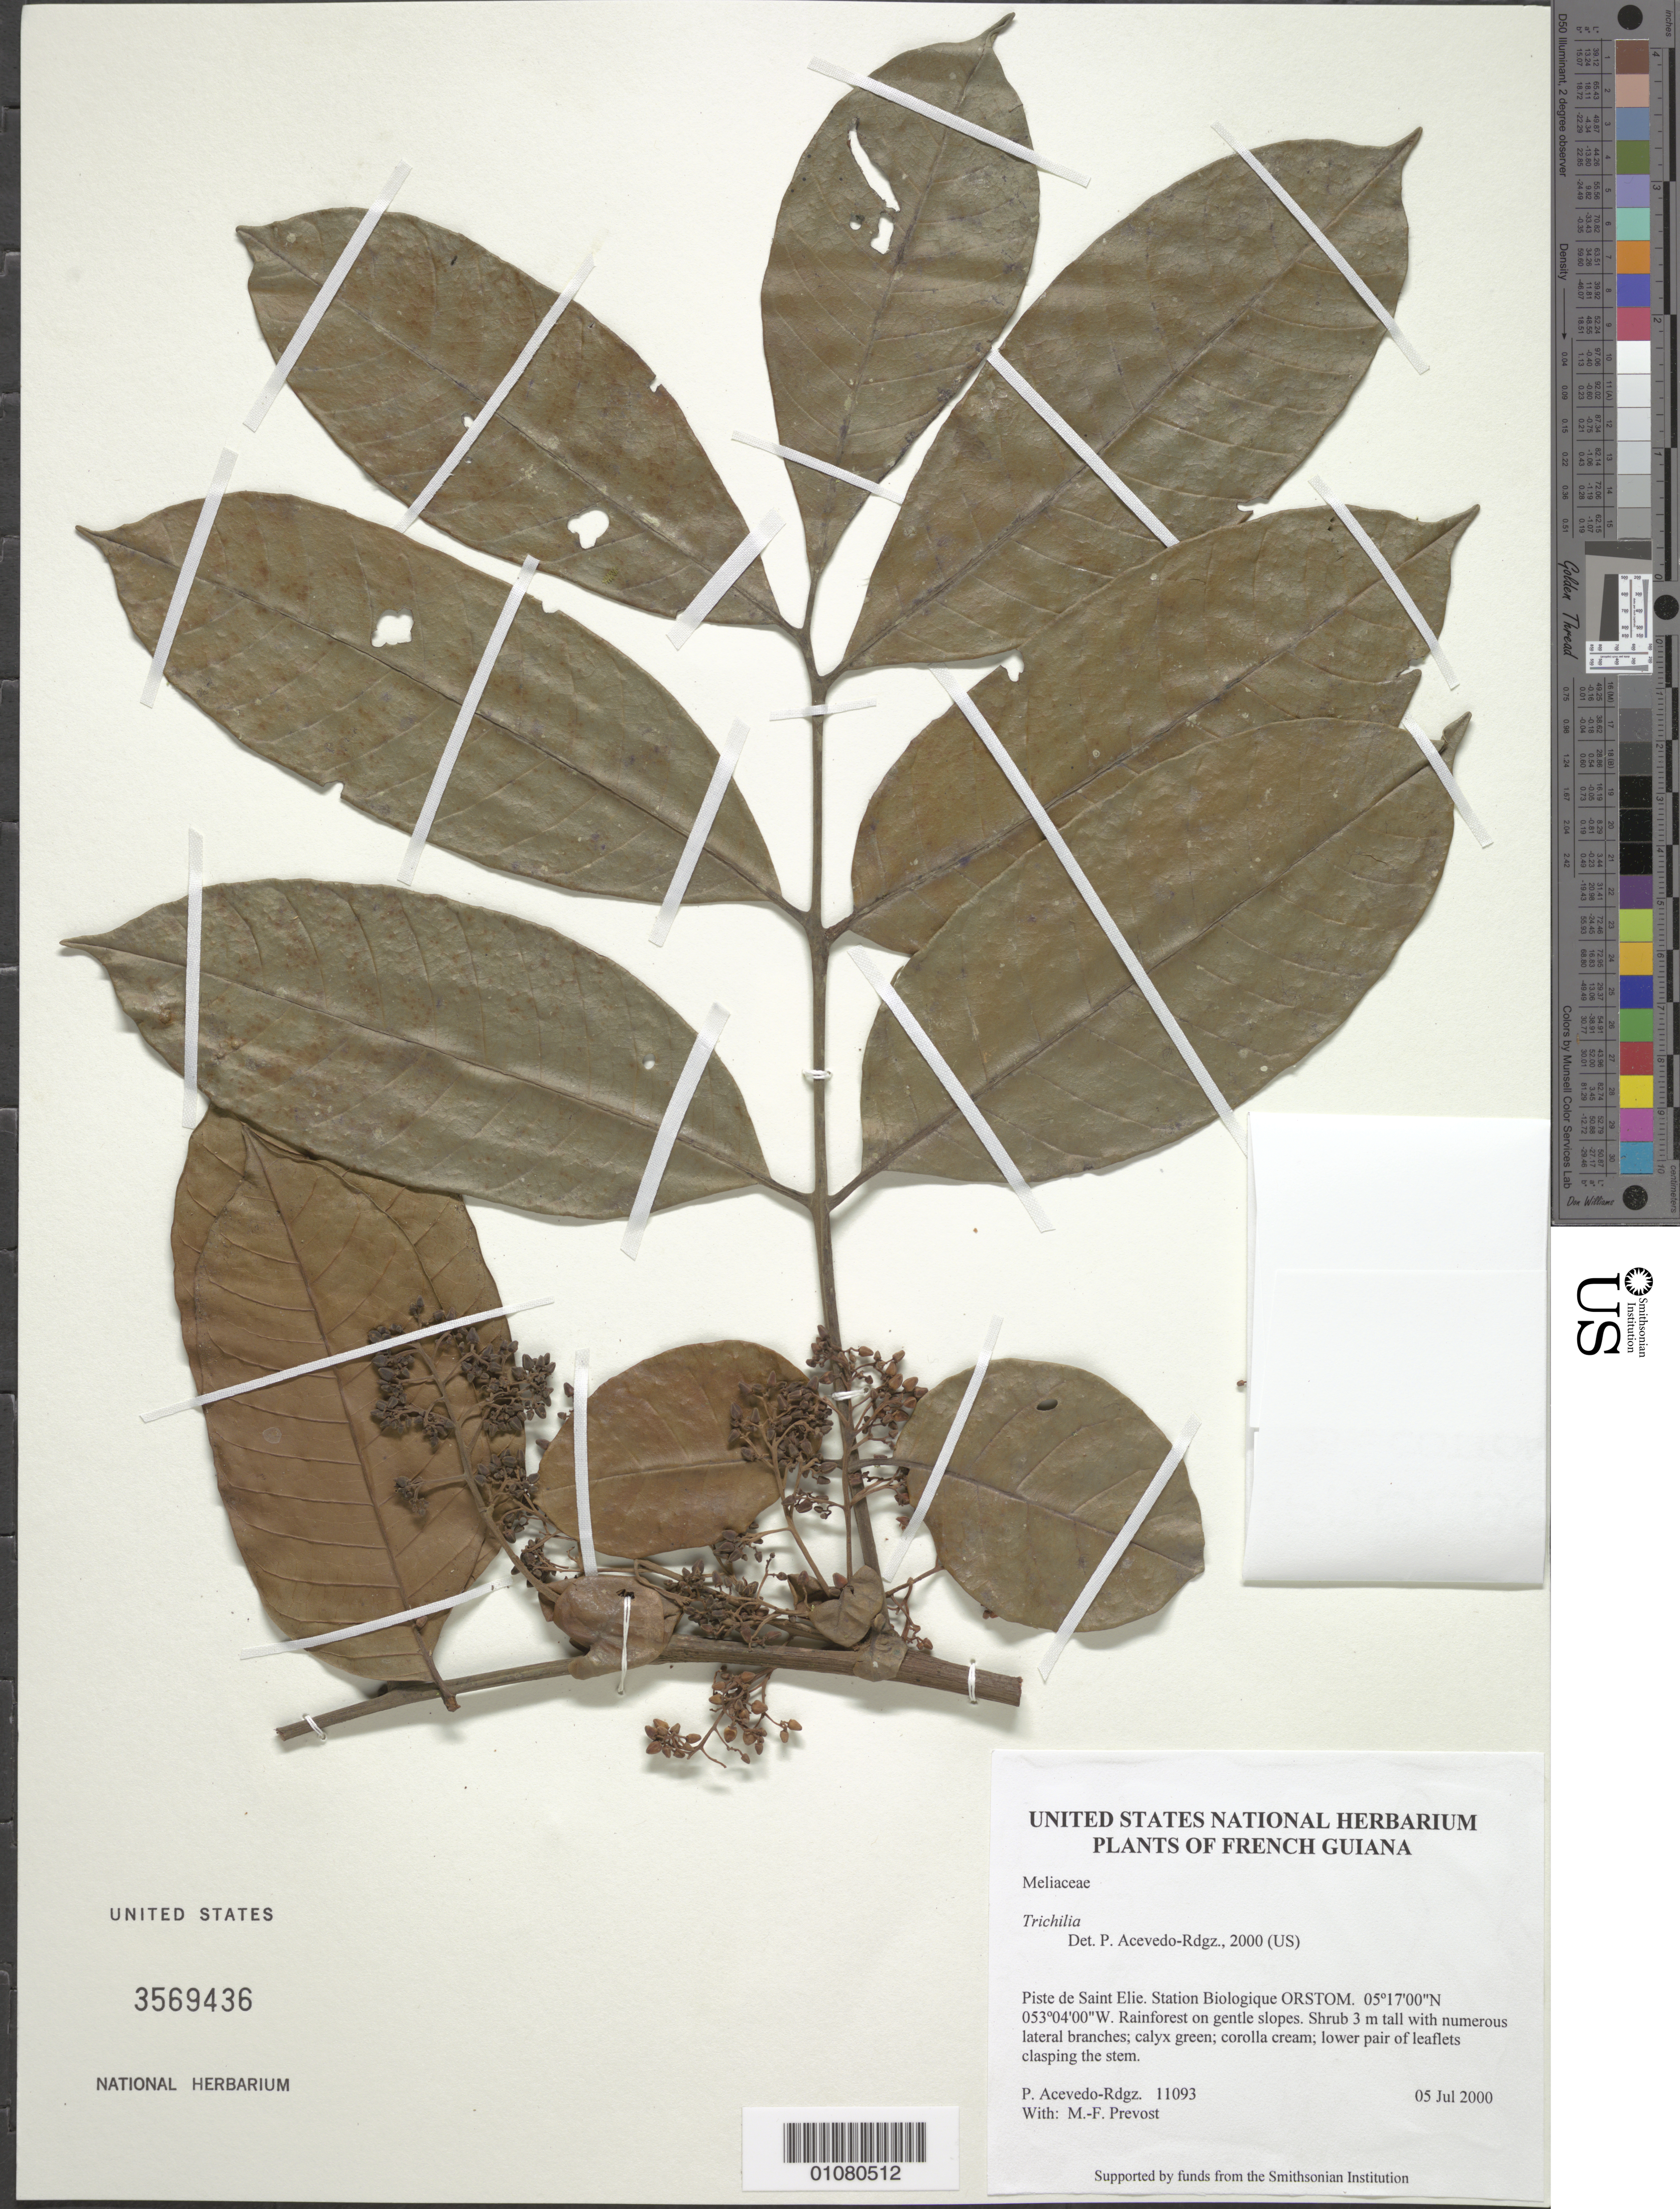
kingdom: Plantae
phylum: Tracheophyta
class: Magnoliopsida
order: Sapindales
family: Meliaceae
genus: Trichilia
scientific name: Trichilia sp.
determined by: Acevedo-Rodríguez, P., (BOT), Smithsonian Institution - National Museum of Natural History (UNITED STATES)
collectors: P. Acevedo-Rodr. & M.-F. Prévost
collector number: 11093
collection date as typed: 5-Jul-00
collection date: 2000-07-05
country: French Guiana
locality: Piste de Saint Elie. Station Biologique ORSTOM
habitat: Rainforest on gentle slopes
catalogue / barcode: US 3569436